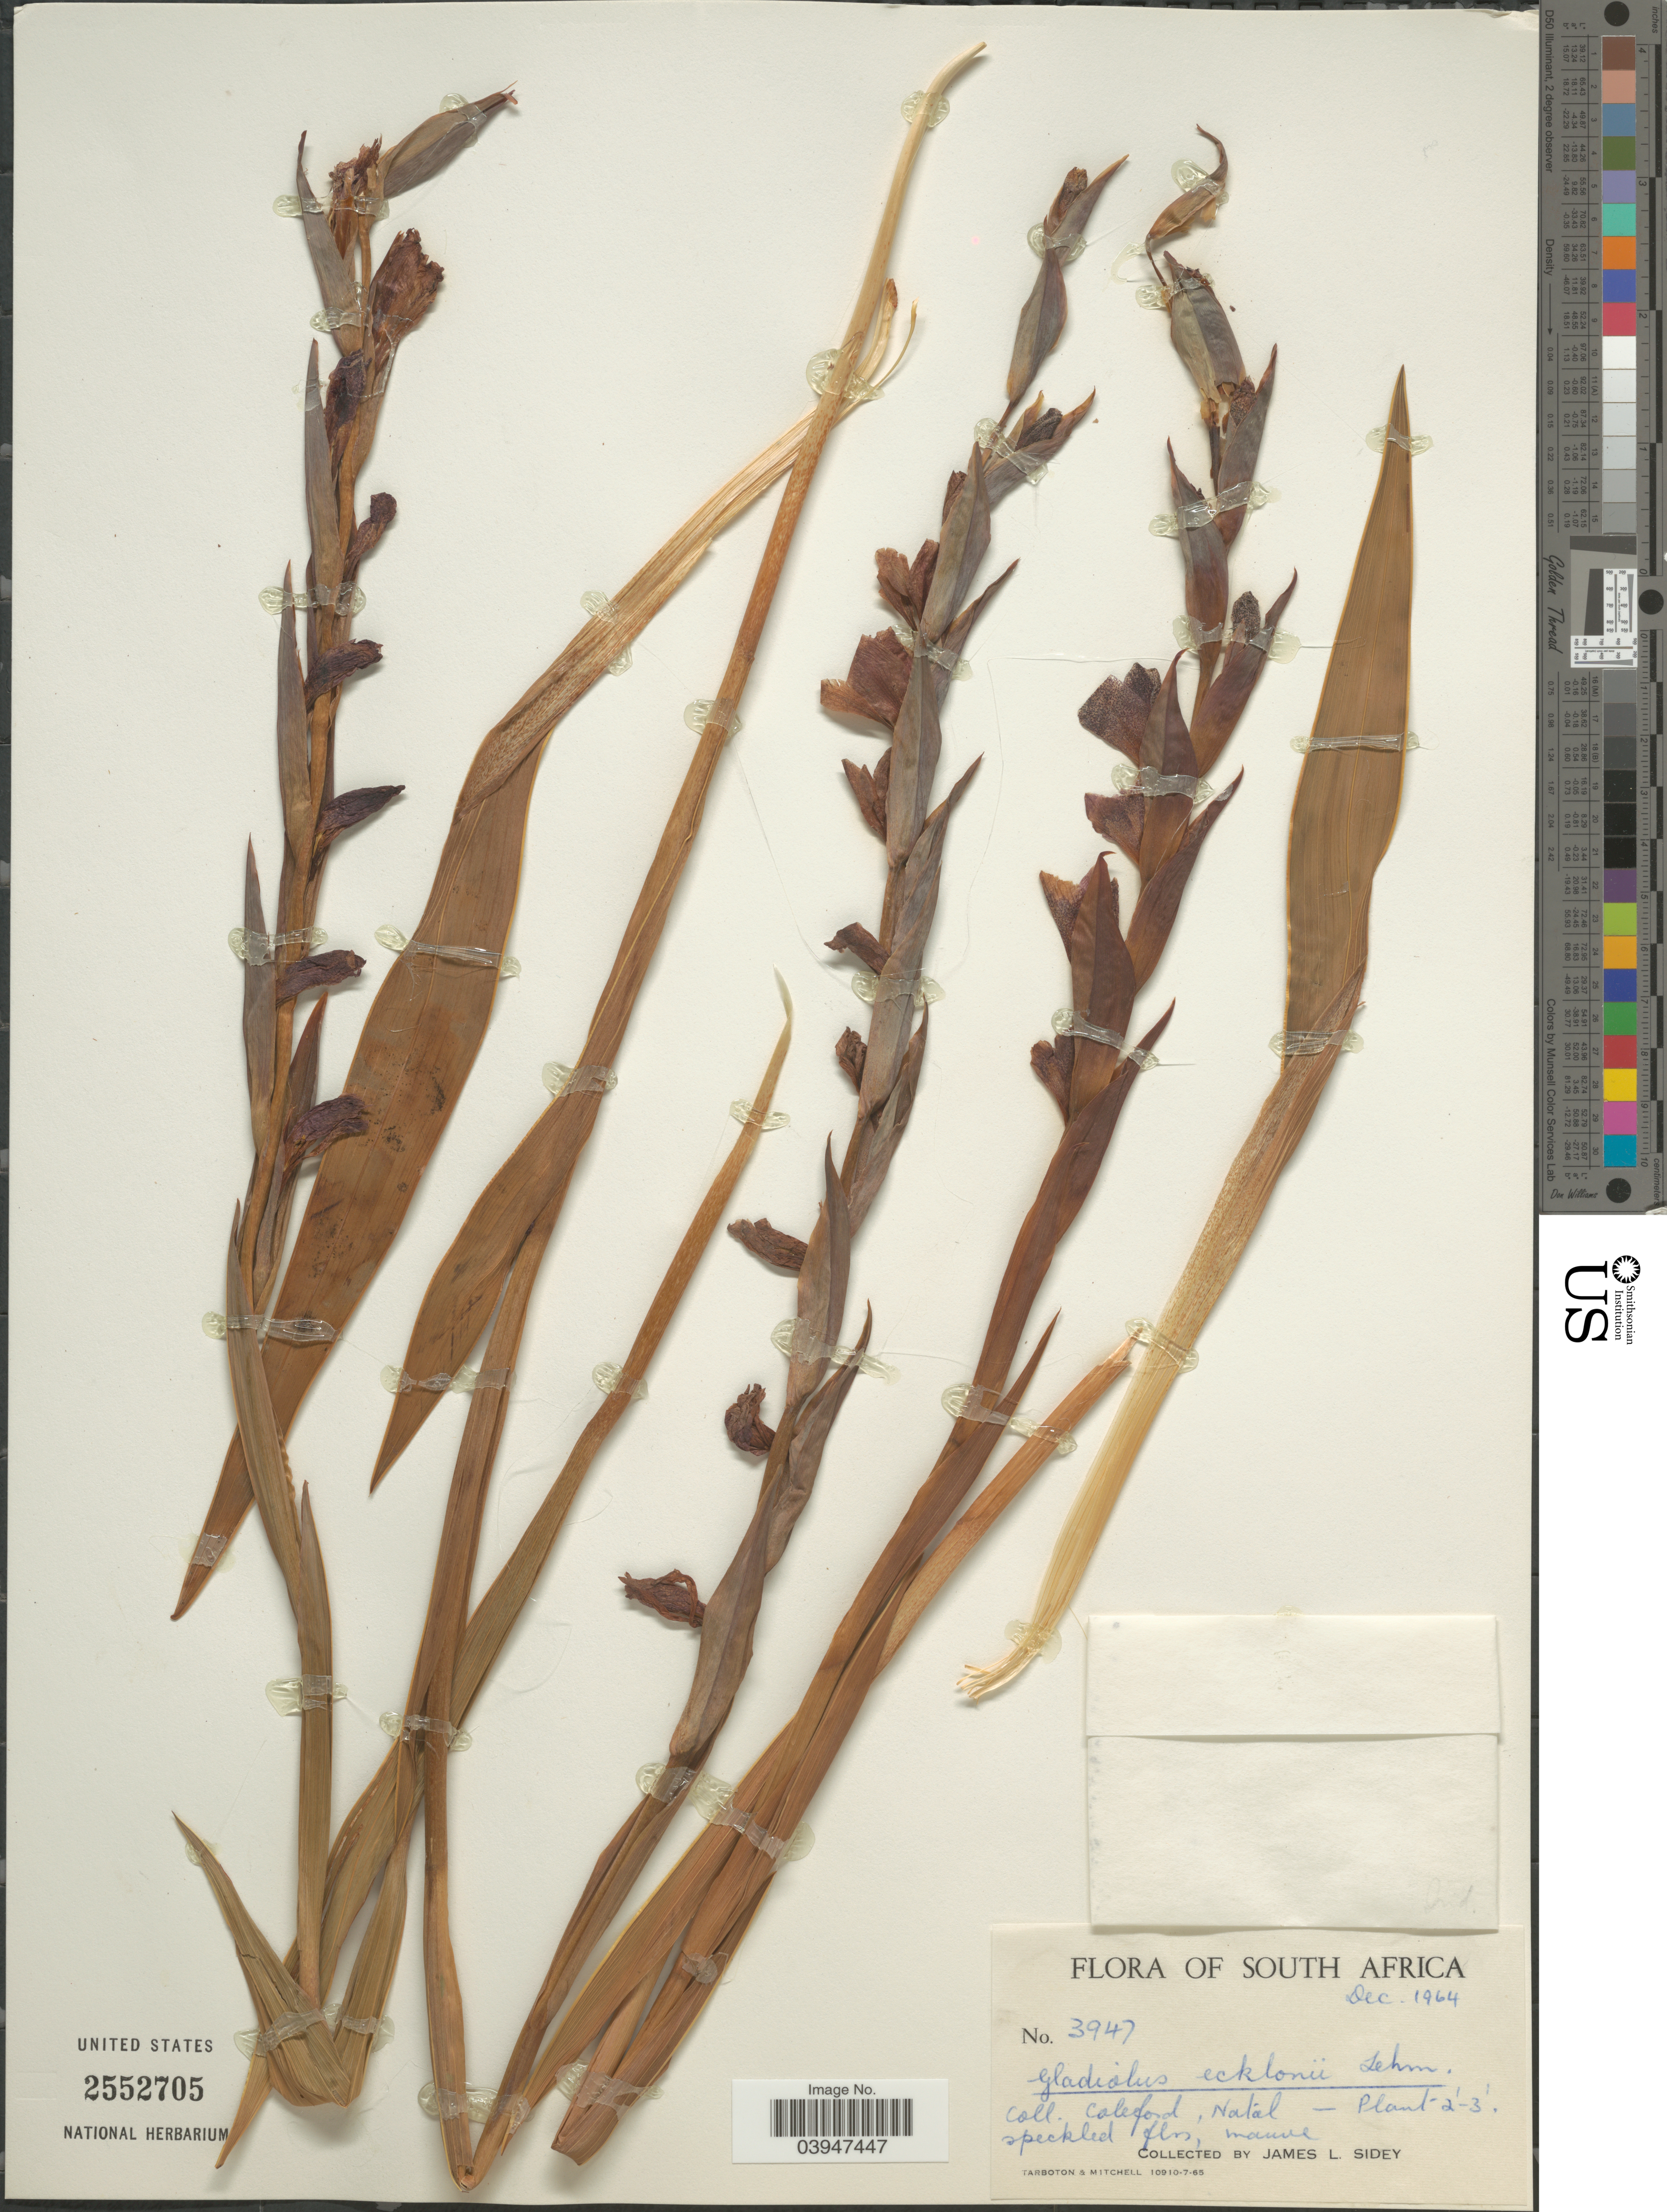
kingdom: Plantae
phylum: Tracheophyta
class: Liliopsida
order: Asparagales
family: Iridaceae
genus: Gladiolus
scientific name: Gladiolus ecklonii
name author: Lehm.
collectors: J. L. Sidey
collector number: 3947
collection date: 1964-12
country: South Africa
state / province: KwaZulu-Natal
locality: Coll. Coleford, Natal.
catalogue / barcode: US 2552705